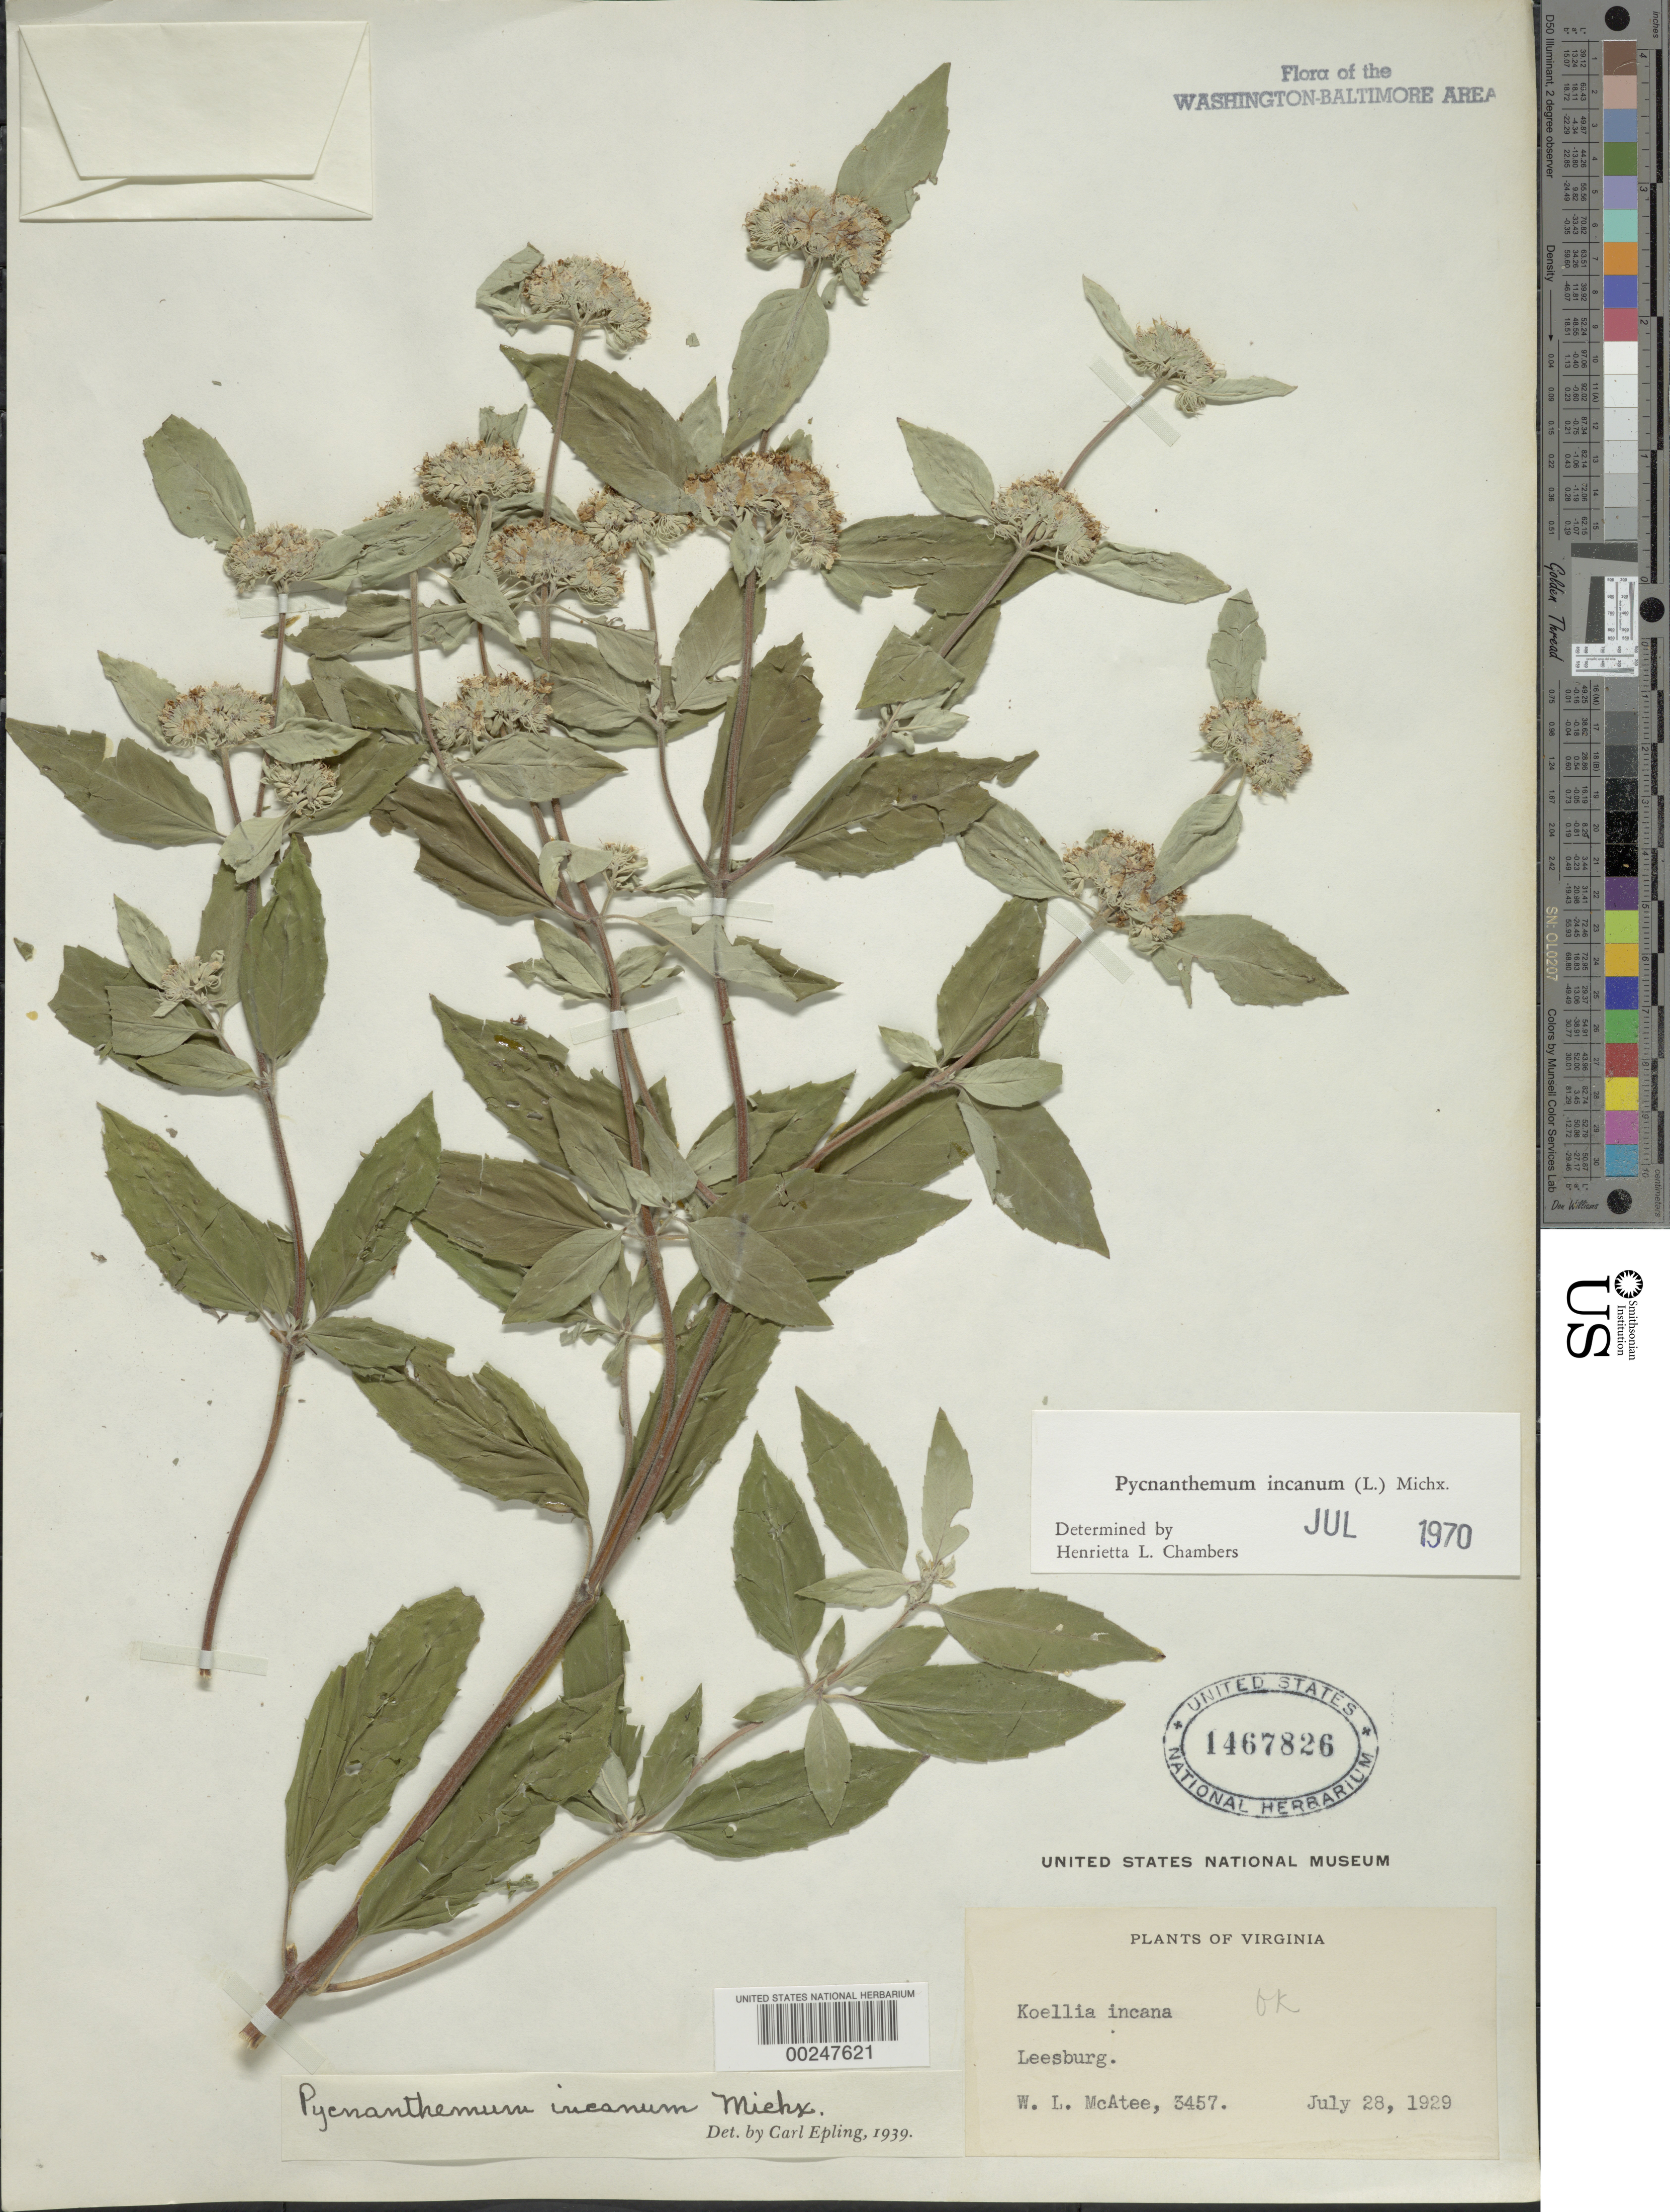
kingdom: Plantae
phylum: Tracheophyta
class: Magnoliopsida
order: Lamiales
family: Lamiaceae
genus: Pycnanthemum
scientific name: Pycnanthemum incanum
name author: (L.) Michx.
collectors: W. McAtee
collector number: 3457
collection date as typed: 28 Jul 1929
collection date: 1929-07-28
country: United States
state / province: Virginia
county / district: Loudoun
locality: Leesburg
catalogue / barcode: US 1467826